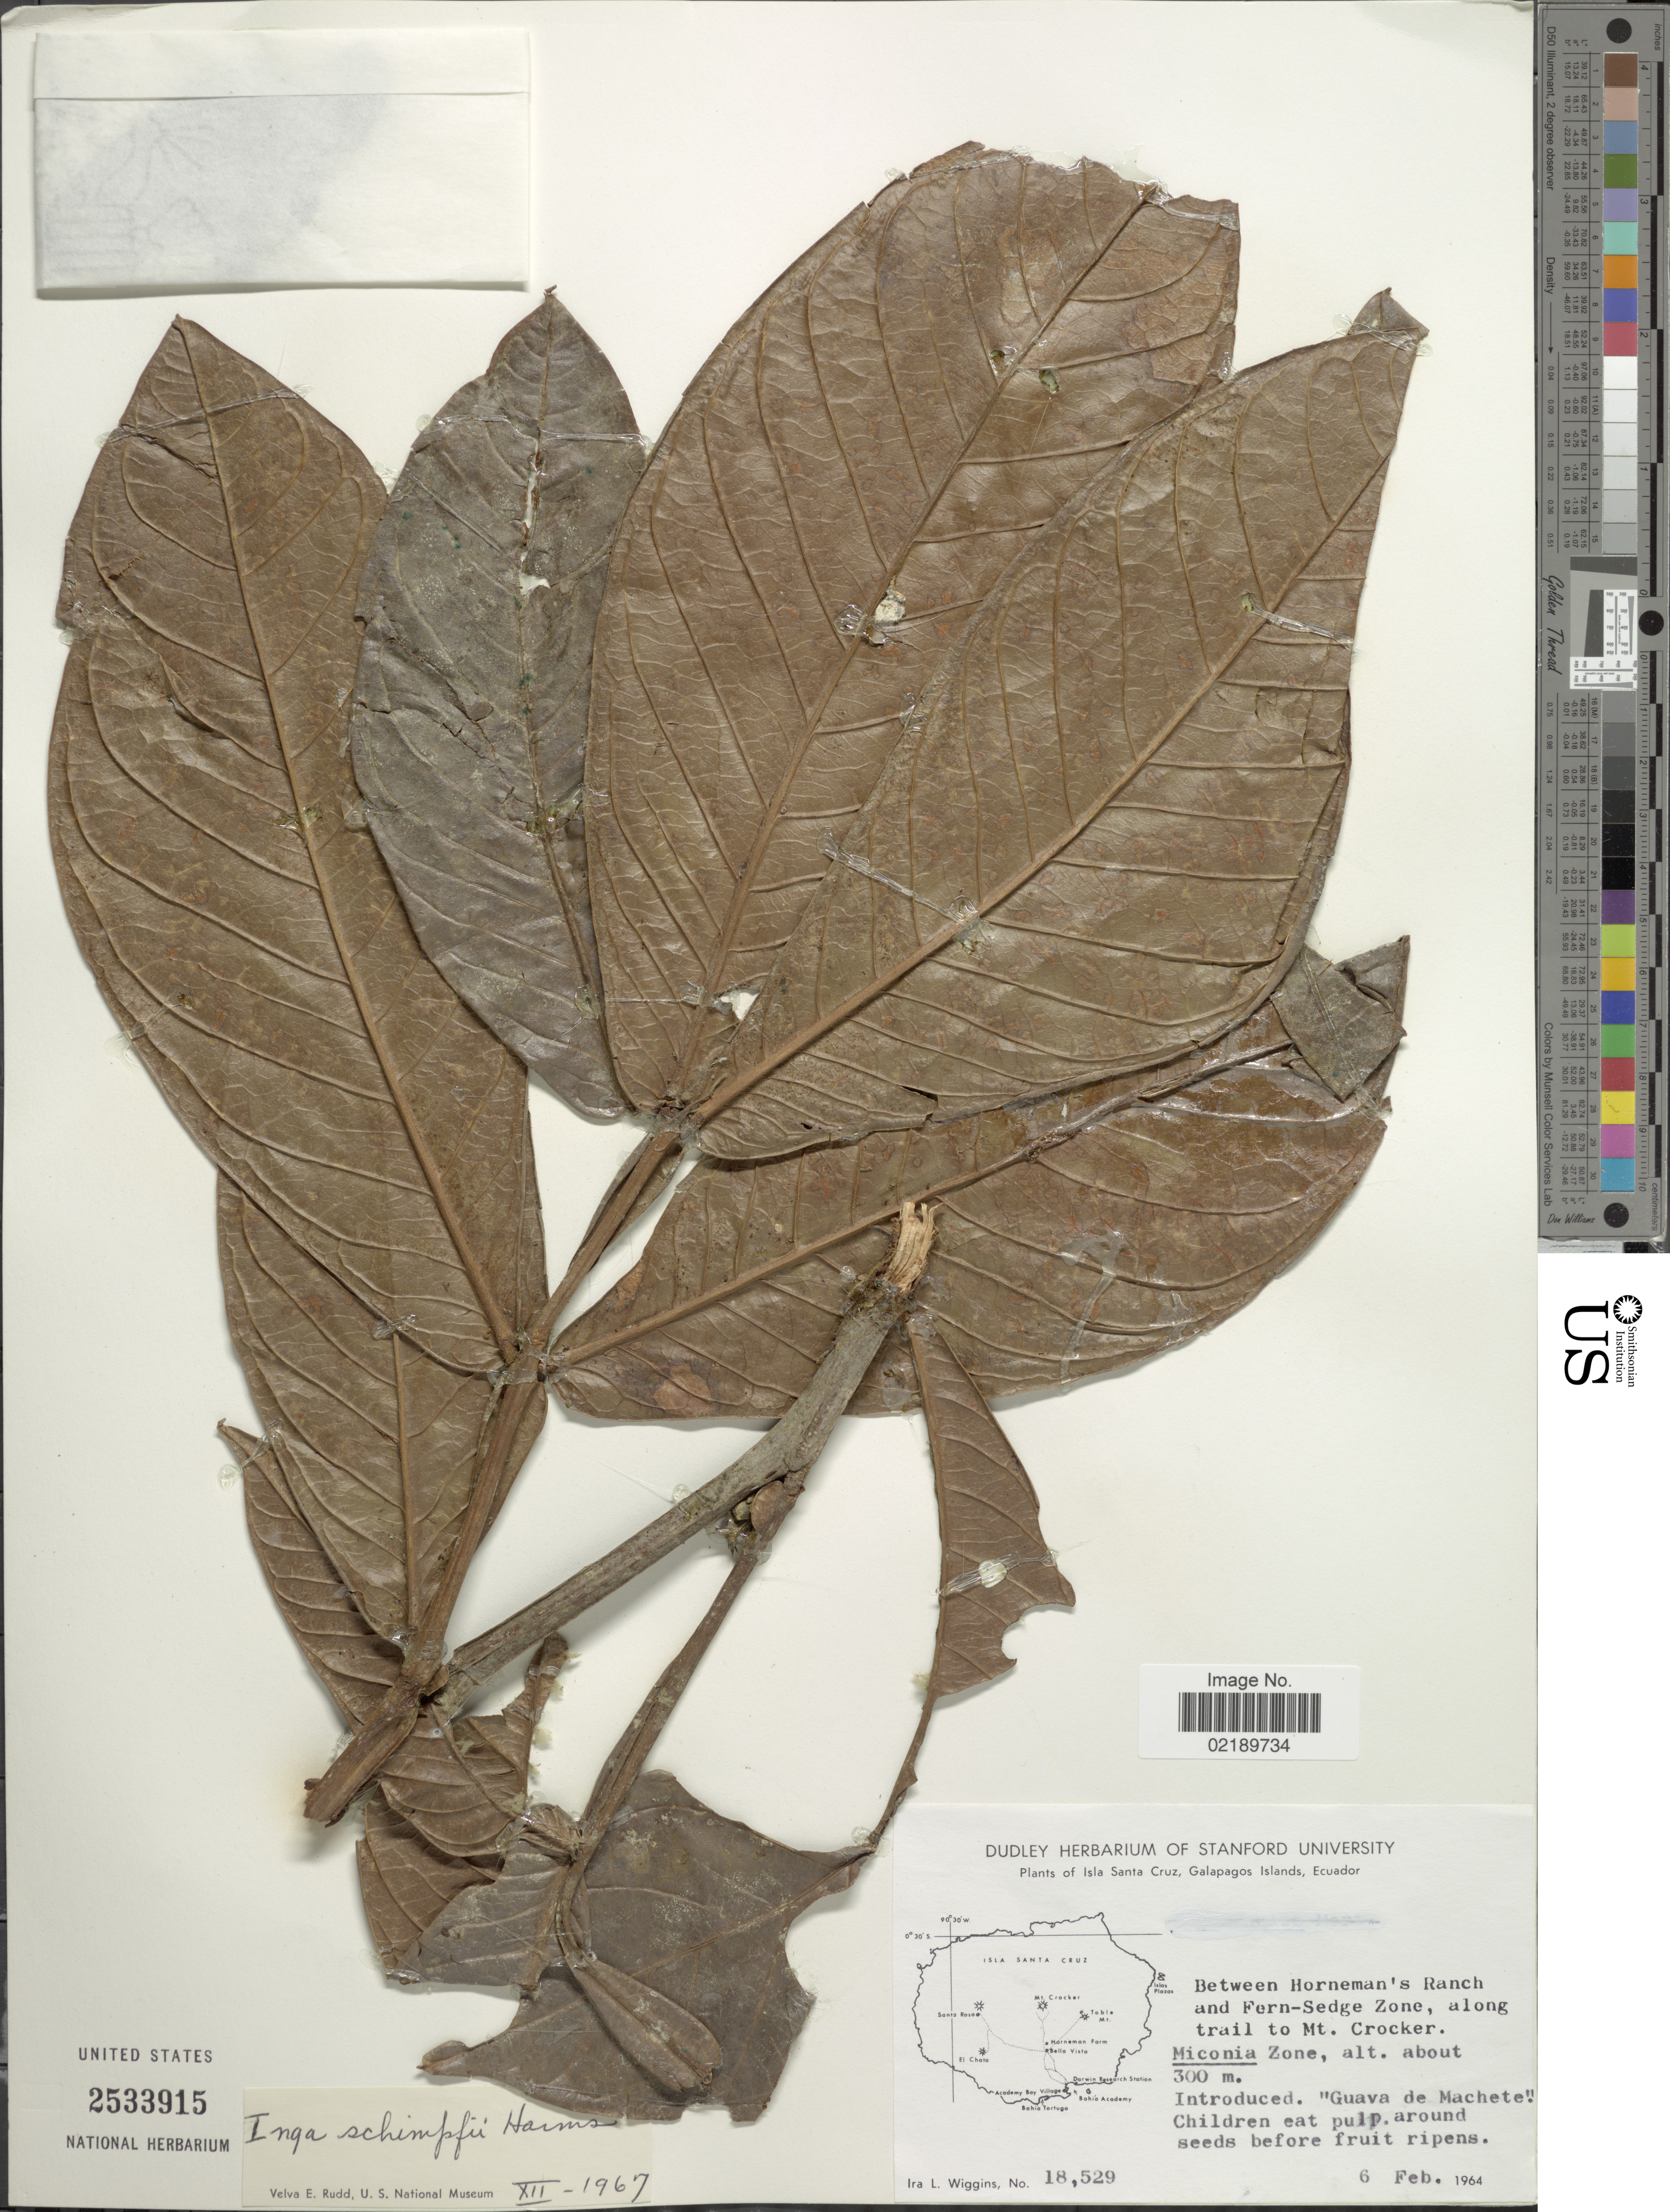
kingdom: Plantae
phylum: Tracheophyta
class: Magnoliopsida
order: Fabales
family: Fabaceae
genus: Inga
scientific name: Inga spectabilis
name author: (Vahl) Willd.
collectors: I. L. Wiggins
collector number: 18529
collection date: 1964-02-06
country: Ecuador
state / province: Colón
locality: Isla Santa Cruz, Galapagos Islands, Ecuador. Between Horneman's Ranch and Fern-Sedge Zone, along trail to Mt. Crocker. Miconia Zone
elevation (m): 300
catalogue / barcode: US 2533915